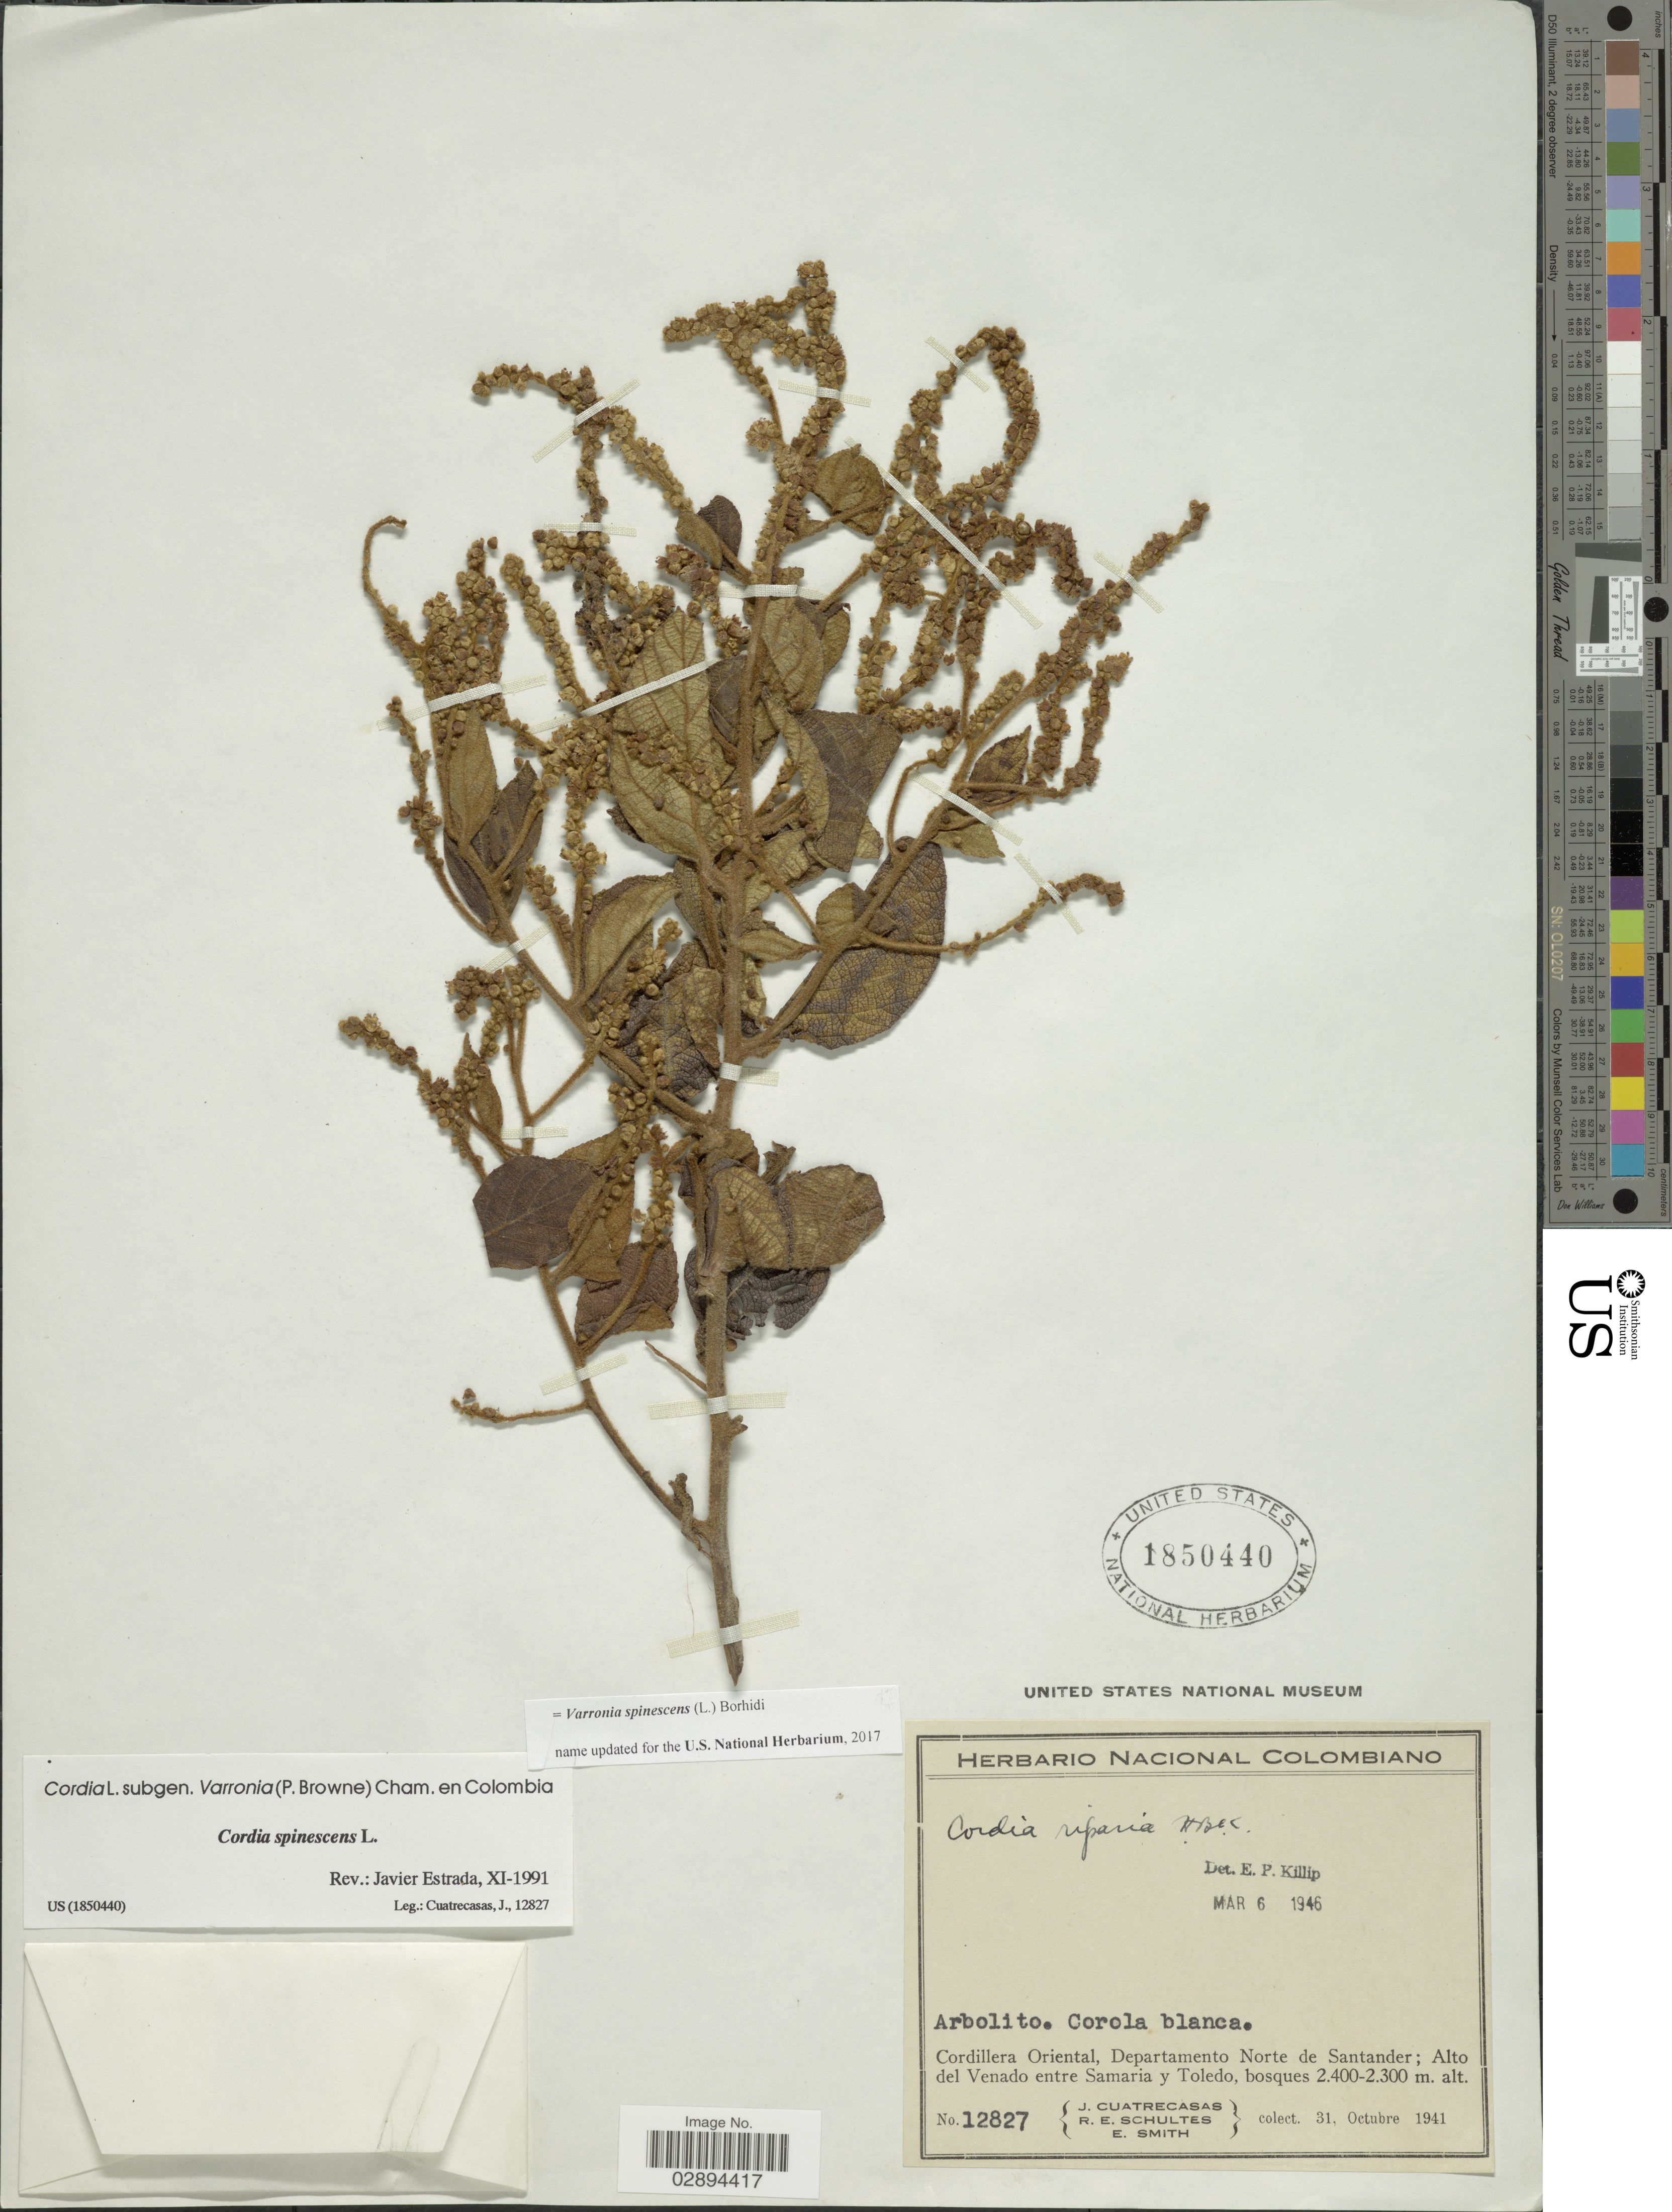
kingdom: Plantae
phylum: Tracheophyta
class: Magnoliopsida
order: Boraginales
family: Cordiaceae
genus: Varronia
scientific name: Varronia spinescens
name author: (L.) Borhidi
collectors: J. Cuatrecasas, R. E. Schultes & E. Smith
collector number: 12827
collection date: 1941-10-31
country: Colombia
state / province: Norte de Santander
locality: Cordillera Oriental, Departamento Norte de Santander, Alto del Venado entre Samaria y Toledo.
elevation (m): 2300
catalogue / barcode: US 1850440